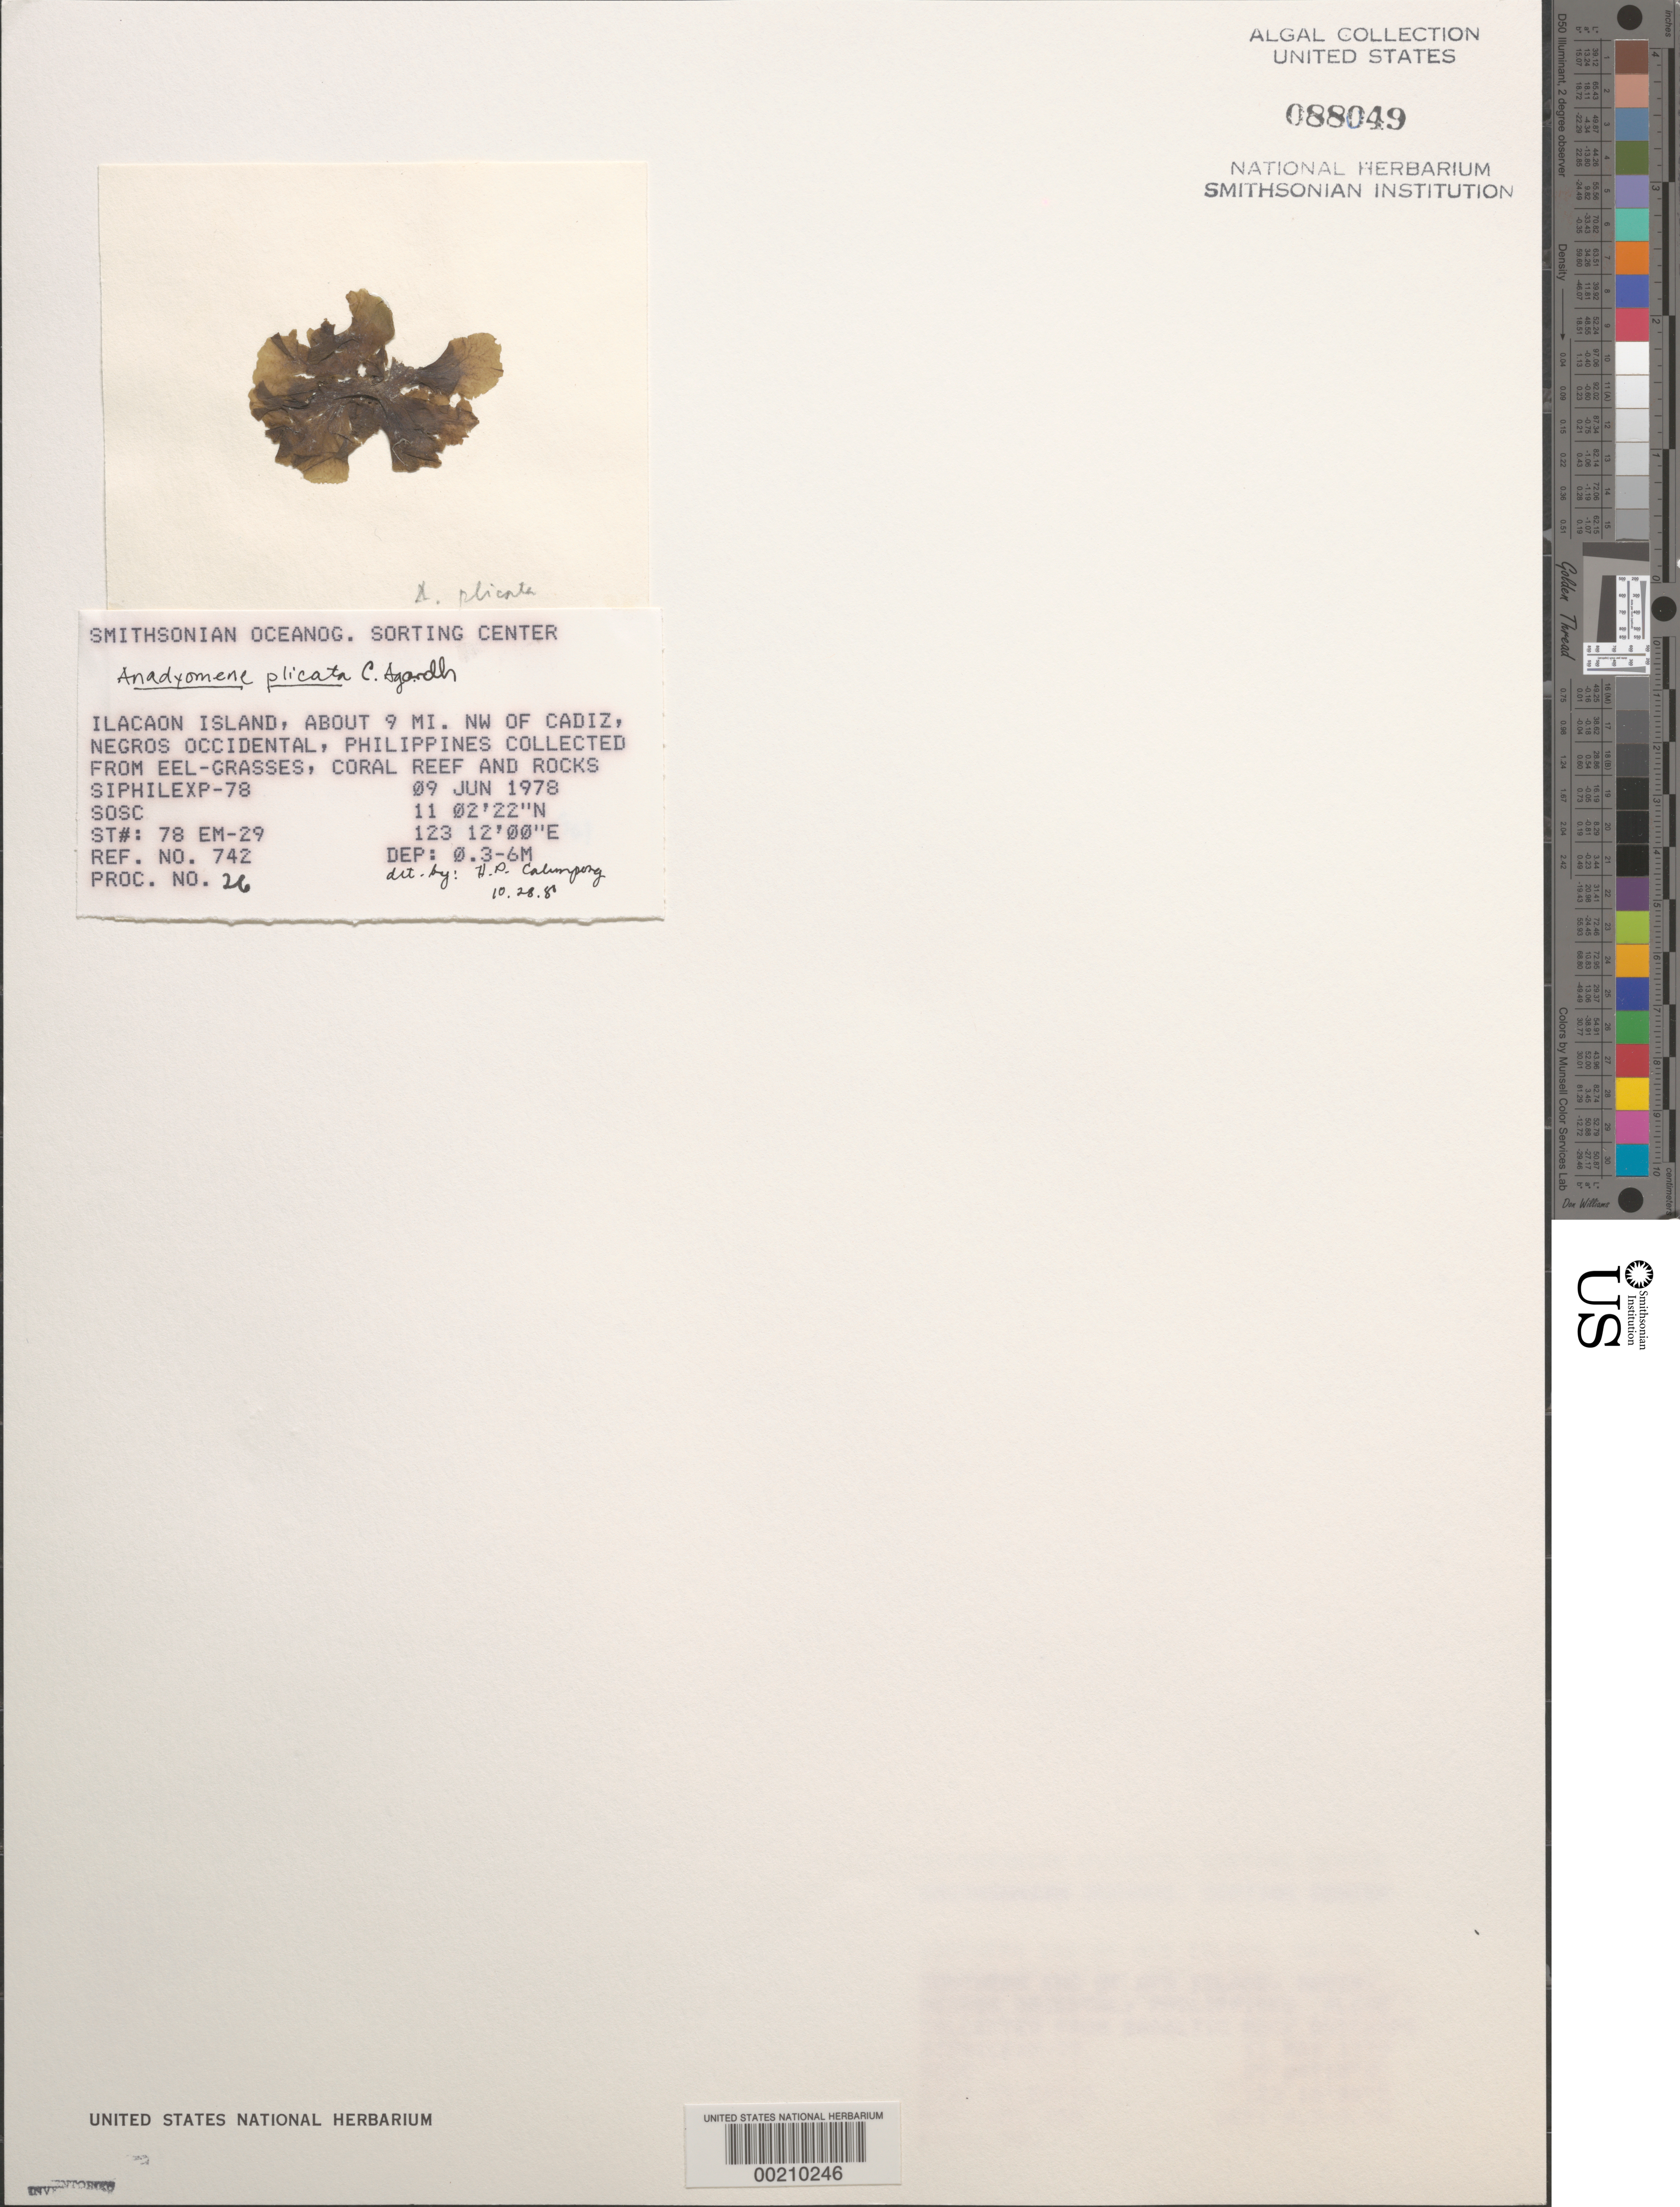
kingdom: Plantae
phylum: Chlorophyta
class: Ulvophyceae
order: Cladophorales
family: Anadyomenaceae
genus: Anadyomene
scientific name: Anadyomene plicata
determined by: Calumpong, H. P.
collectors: SOSC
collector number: Station 78 Em-29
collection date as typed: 09 Jun 1978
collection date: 1978-06-09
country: Philippines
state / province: Western Visayas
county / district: Negros Occidental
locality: Ilacaon island, northwest of cadiz, negros occidental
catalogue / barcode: US 88049